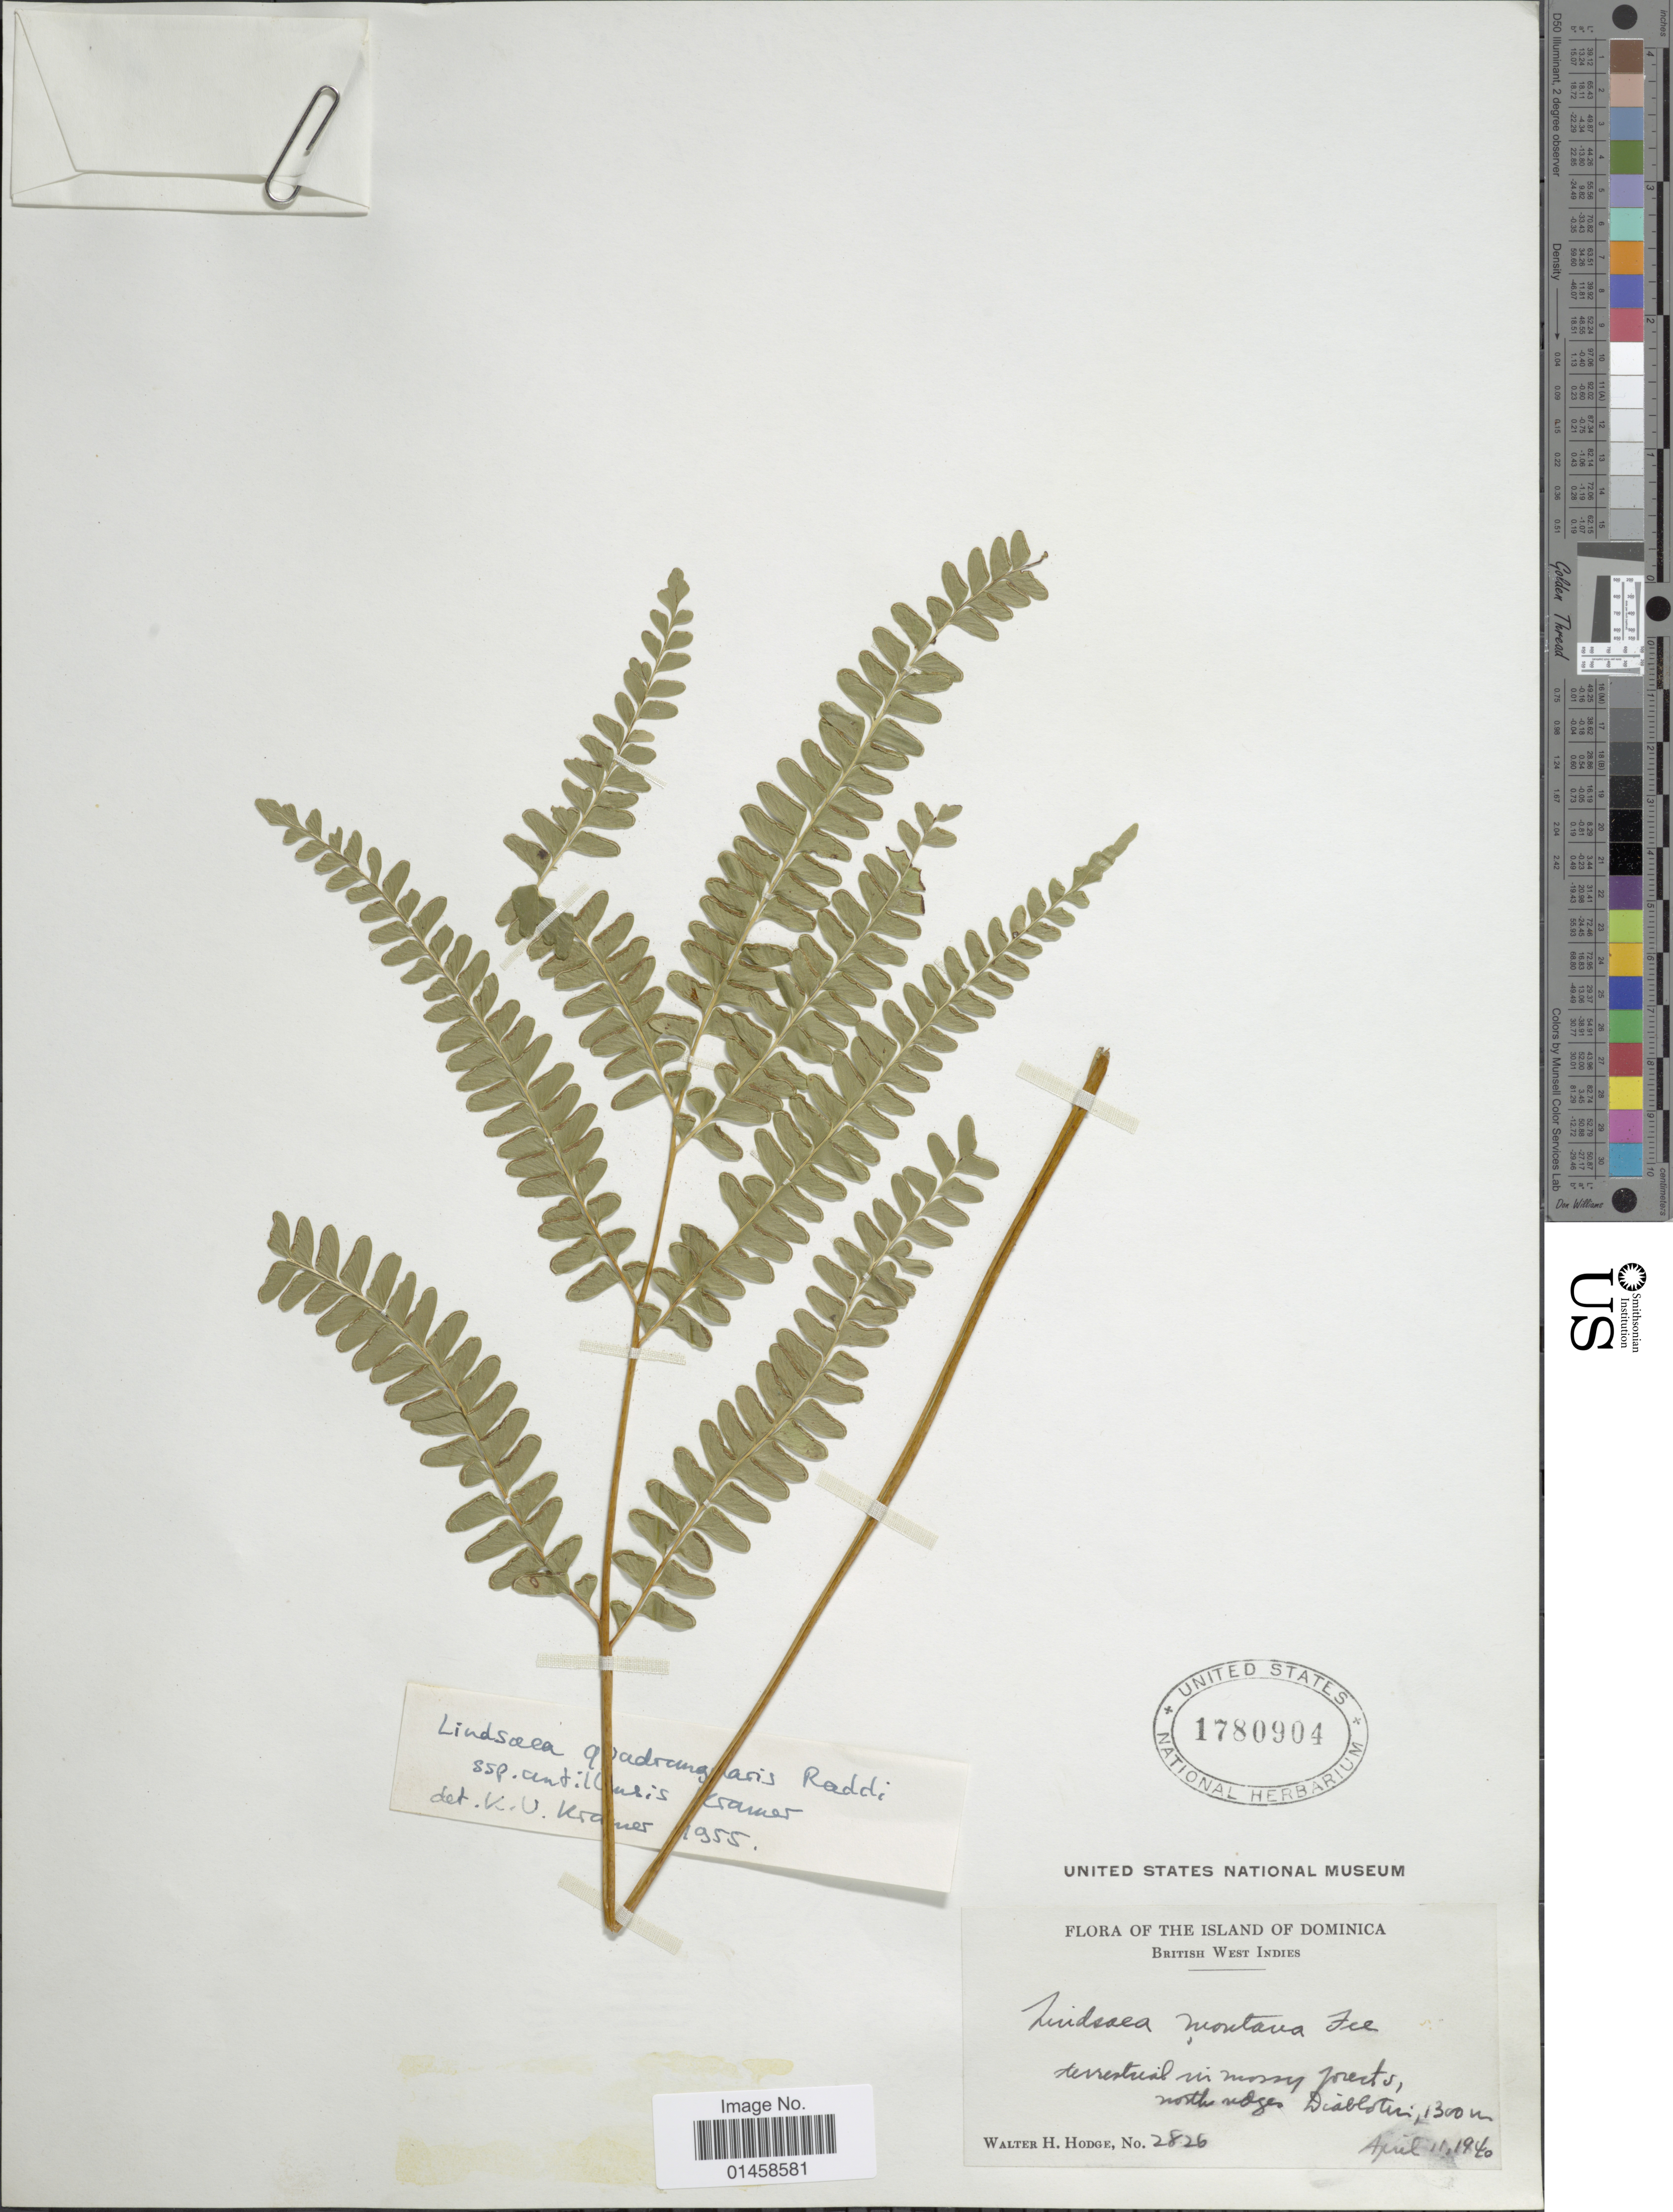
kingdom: Plantae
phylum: Tracheophyta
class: Polypodiopsida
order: Polypodiales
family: Lindsaeaceae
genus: Lindsaea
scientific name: Lindsaea quadrangularis subsp. antillensis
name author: K.U. Kramer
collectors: W. Hodge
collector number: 2826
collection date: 1940-04-11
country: Dominica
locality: Terrestrial in mossy forests, north ridges Diablotin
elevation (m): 1300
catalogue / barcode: US 1780904